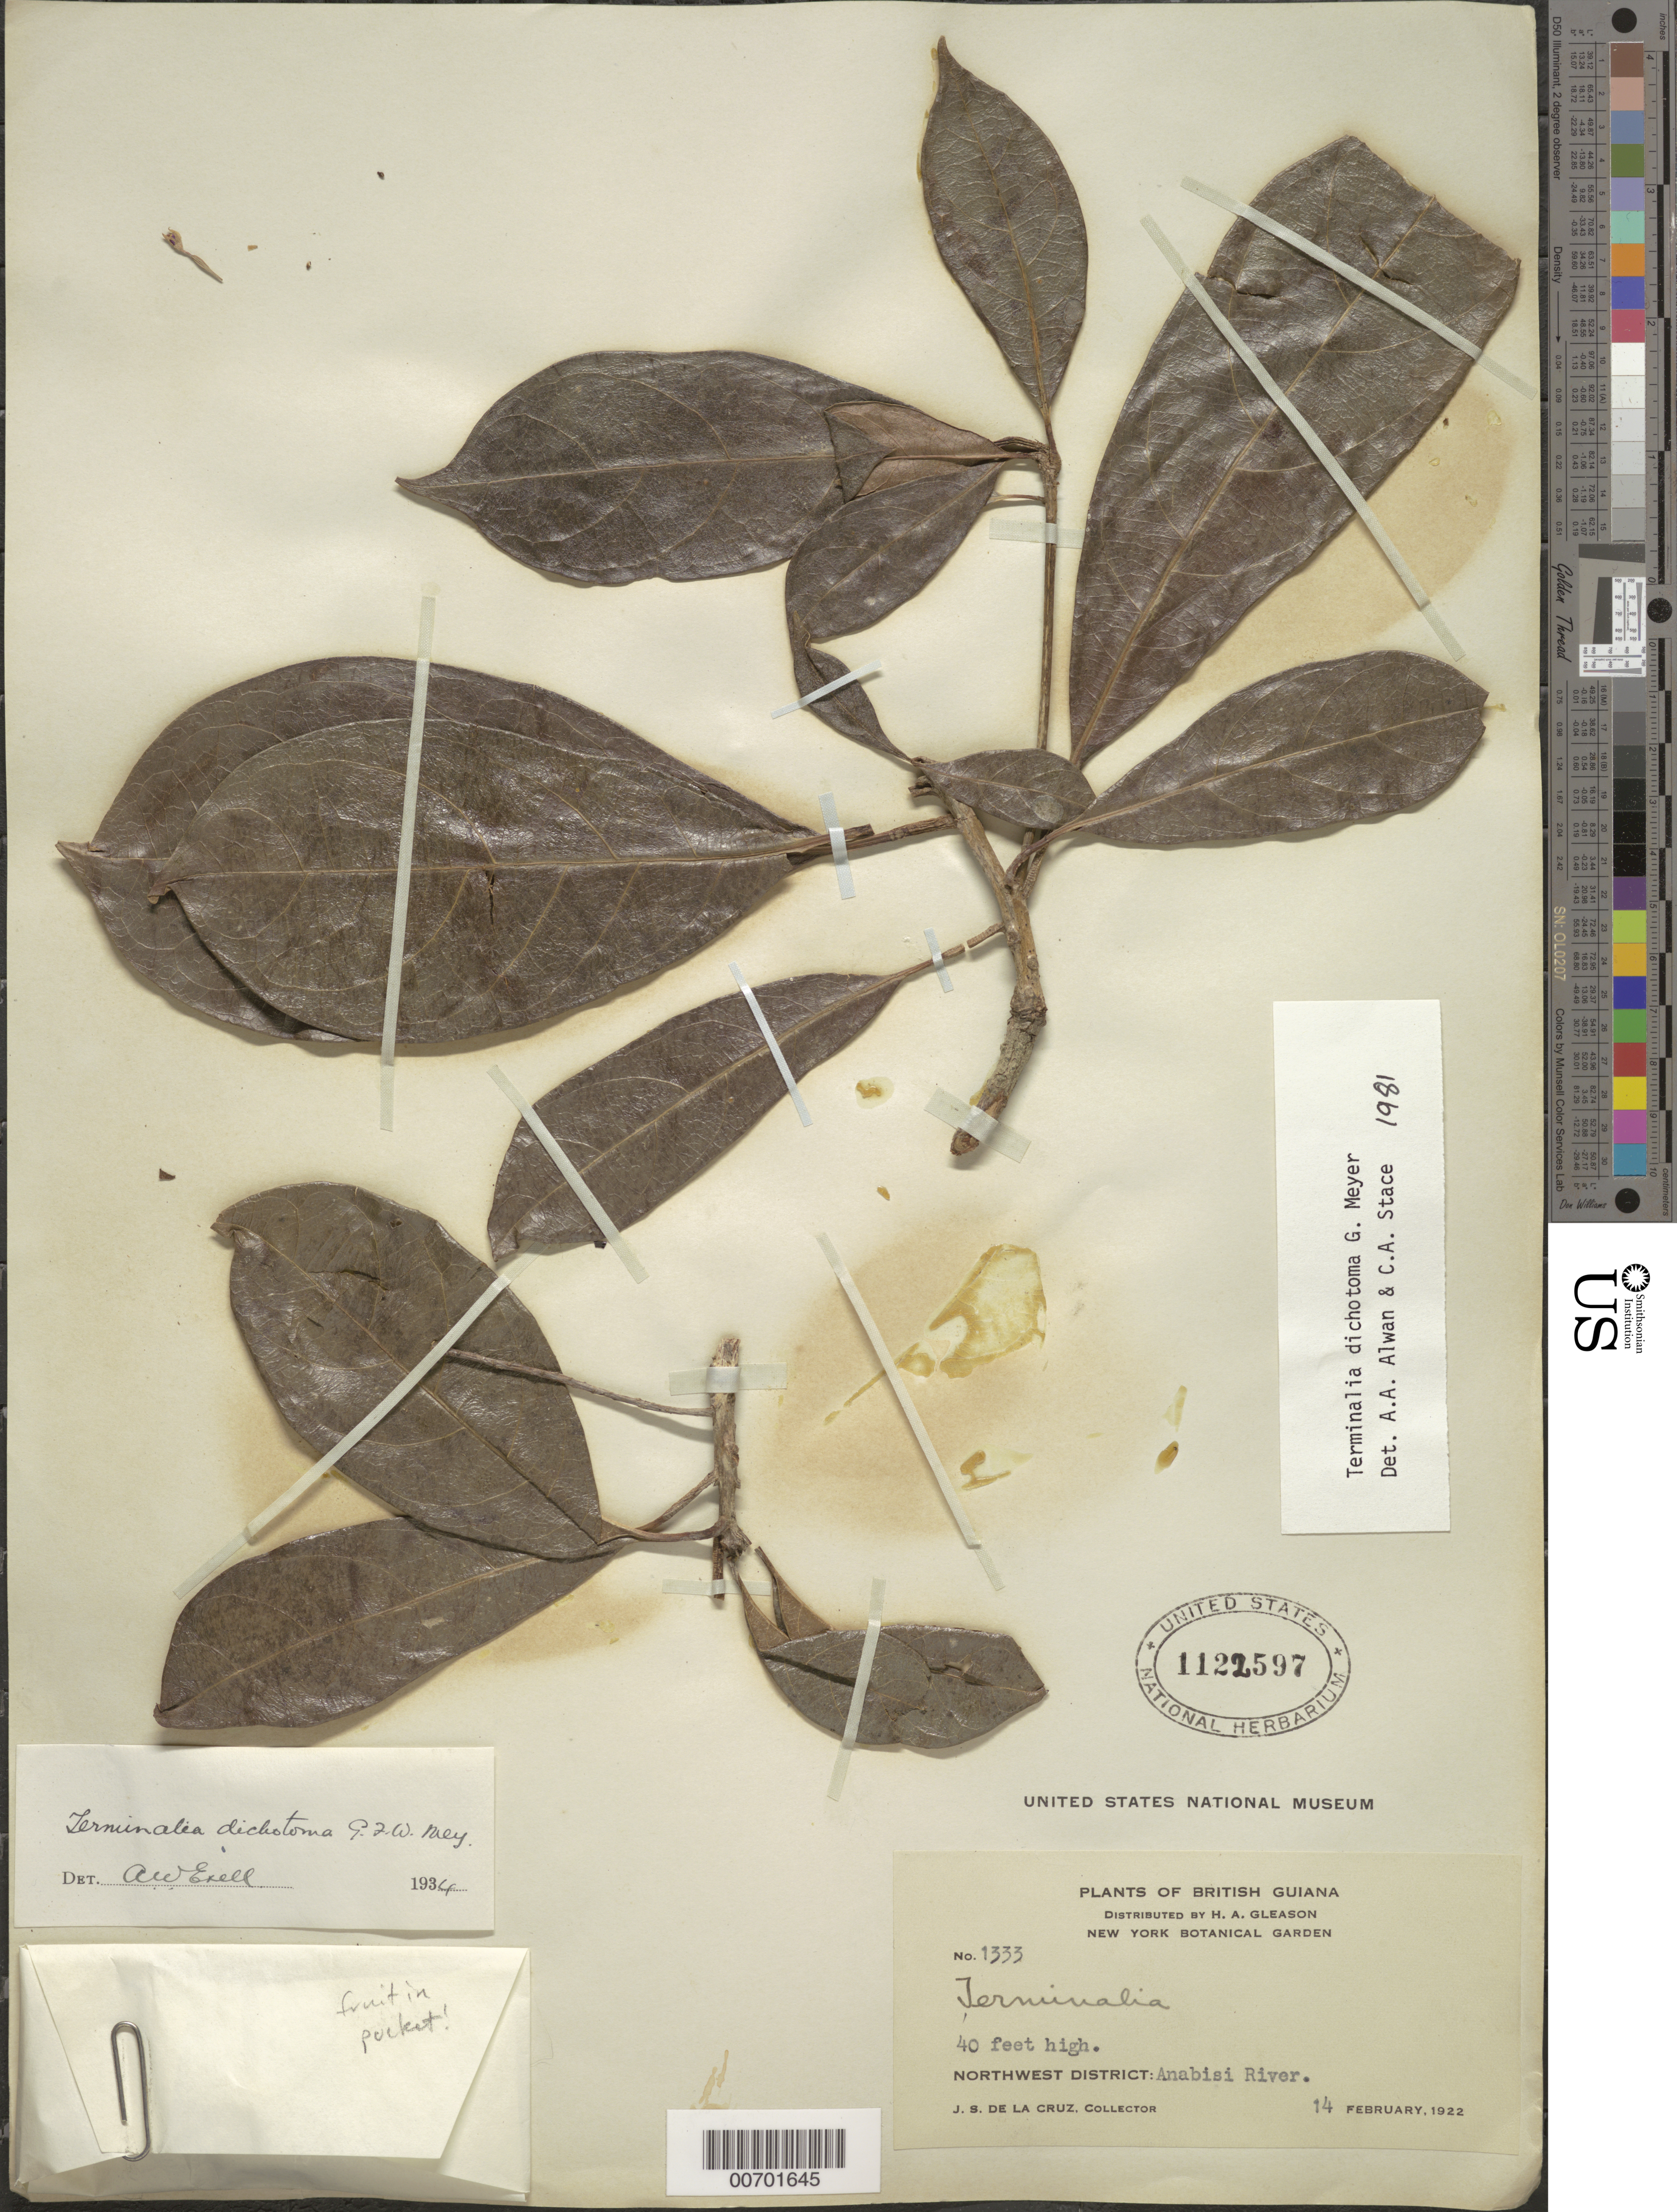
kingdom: Plantae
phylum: Tracheophyta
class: Magnoliopsida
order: Myrtales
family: Combretaceae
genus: Terminalia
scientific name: Terminalia dichotoma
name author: G. Mey.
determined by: Alwan, A. R.; Stace, C. A.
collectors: J. S. de la Cruz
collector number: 1333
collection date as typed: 14-Feb-22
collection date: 1922-02-14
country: Guyana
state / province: Barima-Waini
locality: Anabisi River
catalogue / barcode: US 1122597